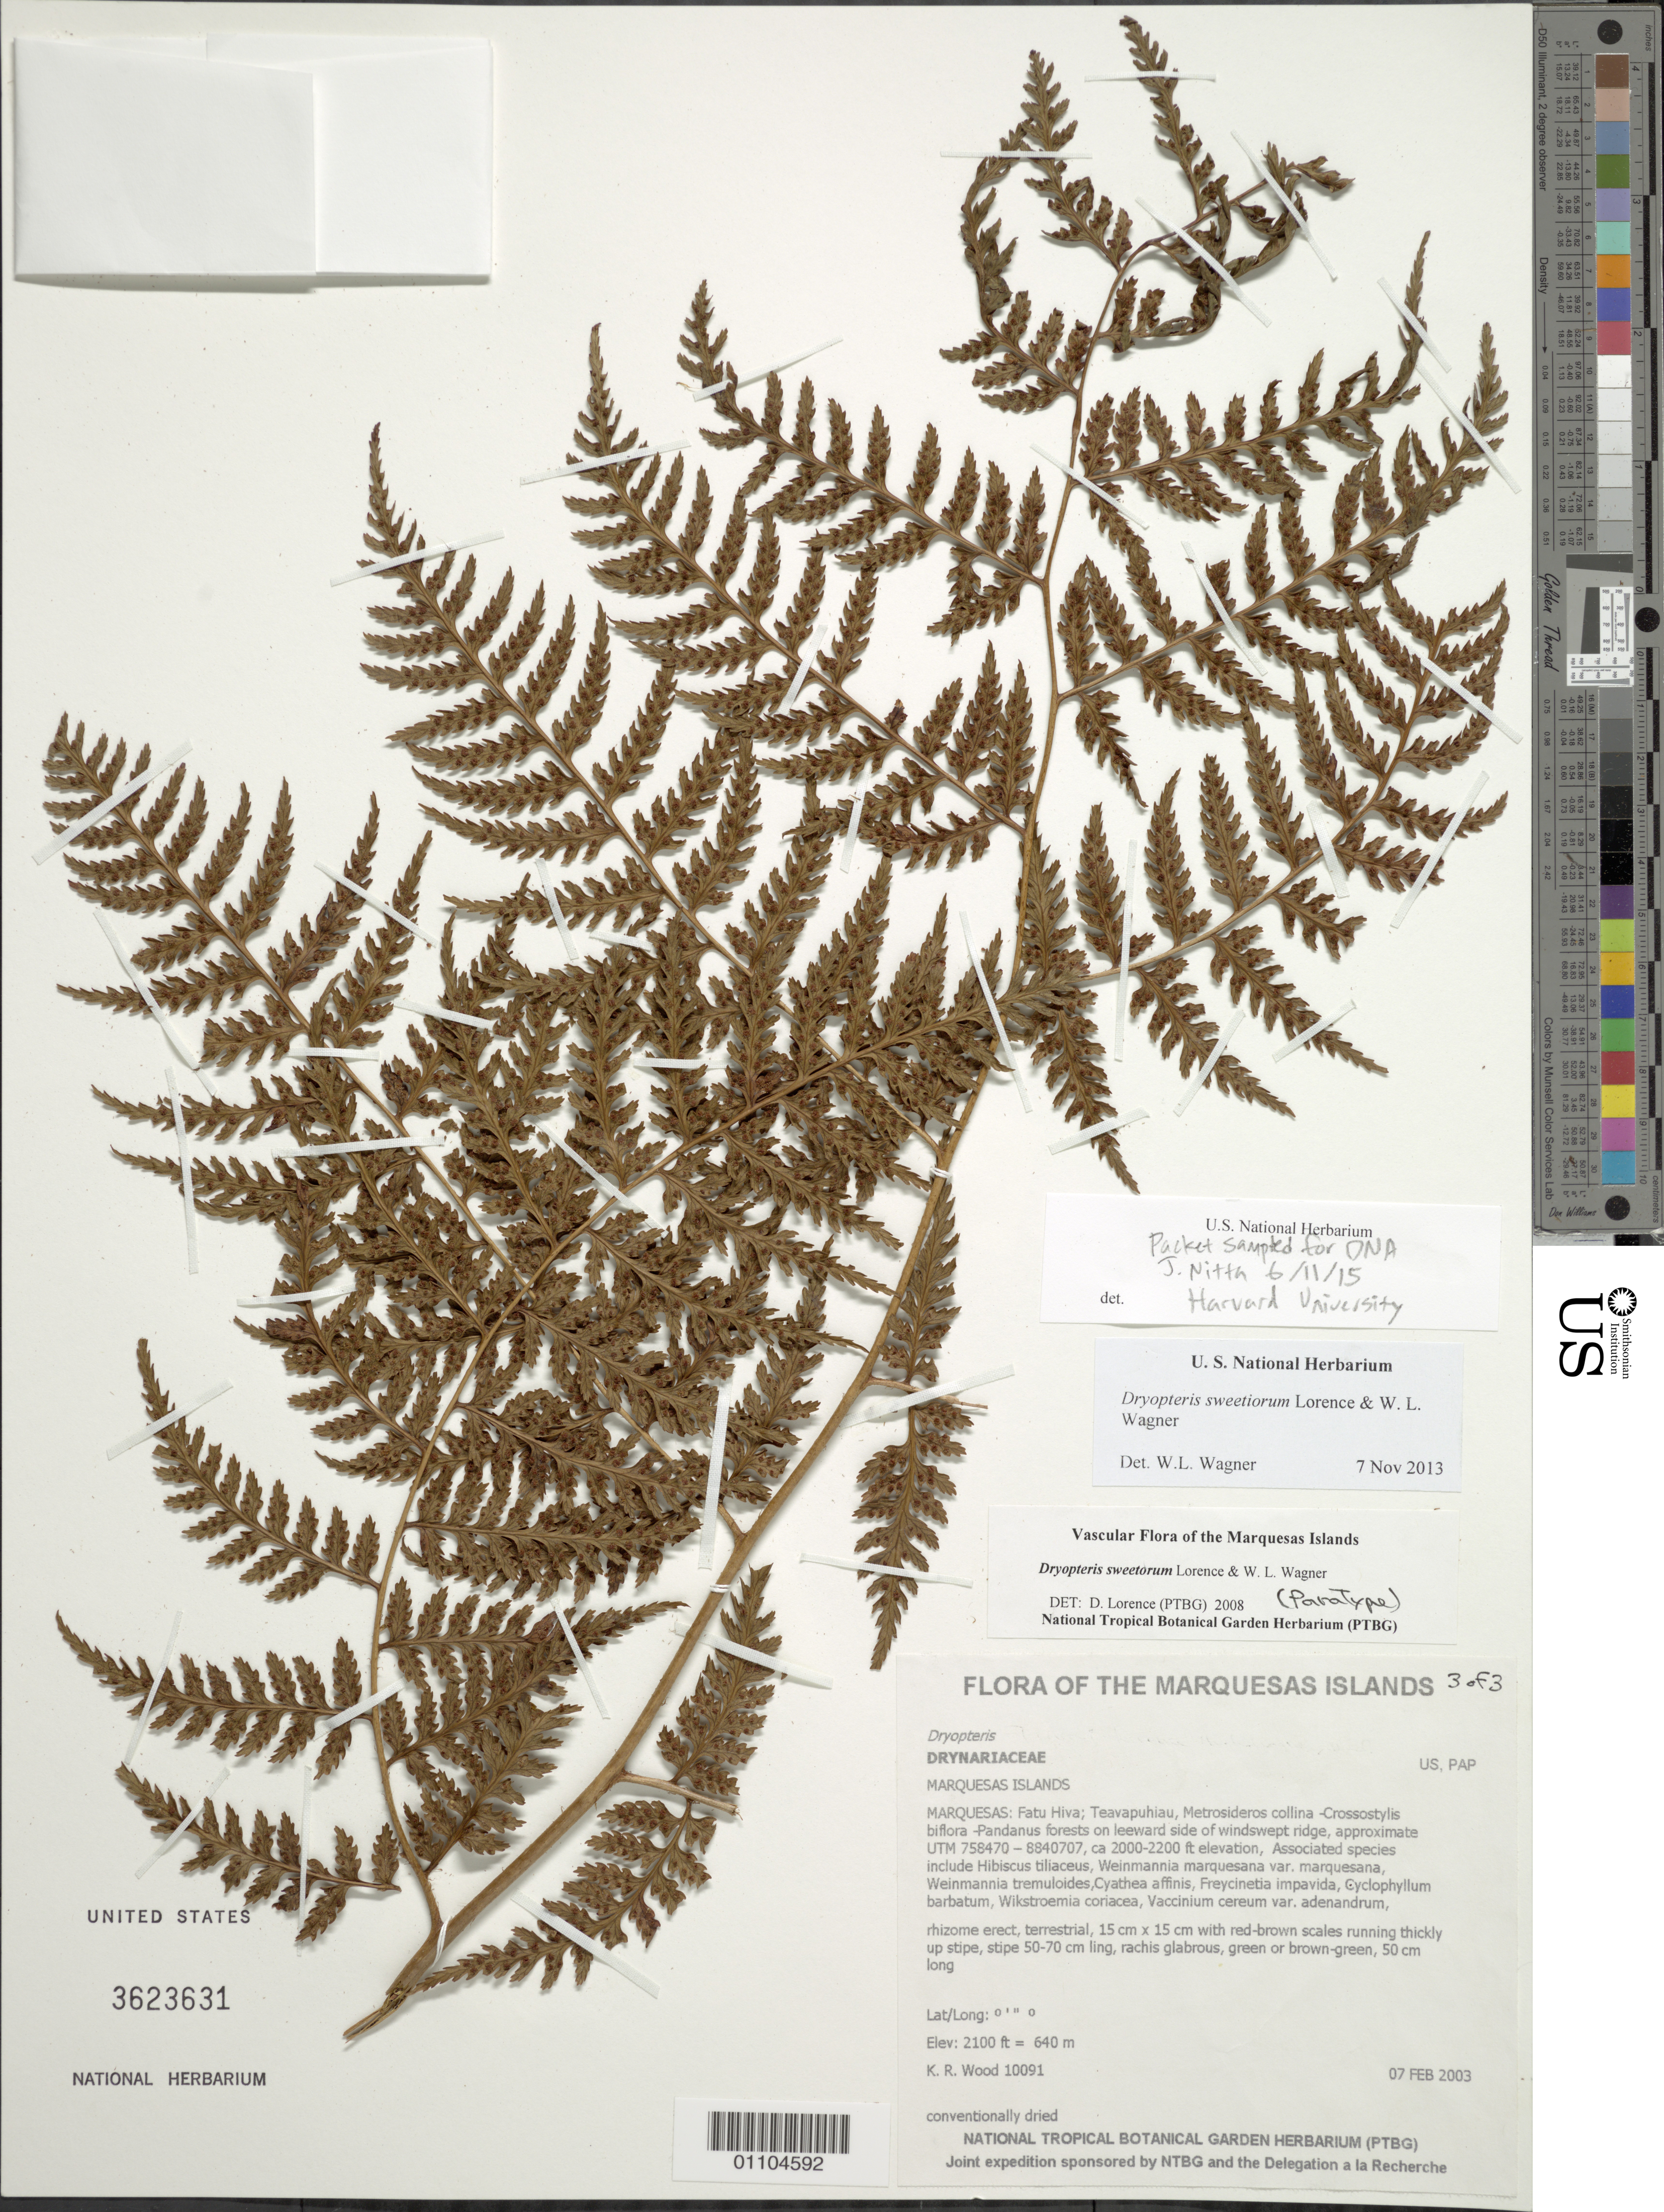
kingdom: Plantae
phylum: Tracheophyta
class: Polypodiopsida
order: Polypodiales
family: Dryopteridaceae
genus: Dryopteris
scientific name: Dryopteris sweetiorum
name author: Lorence & W.L. Wagner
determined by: Lorence, David H., (PTBG), National Tropical Botanical Garden (UNITED STATES)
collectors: K. R. Wood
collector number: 10091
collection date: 2003-02-07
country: French Polynesia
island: Fatu Hiva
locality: Teavapuhiau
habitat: Metrosideros collina - Crossostylis biflora - Pandanus forests on leeward side of windswept ridge. Mid-slope, NE aspect, moderate slope, closed, wet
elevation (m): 640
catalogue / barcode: US 3623631